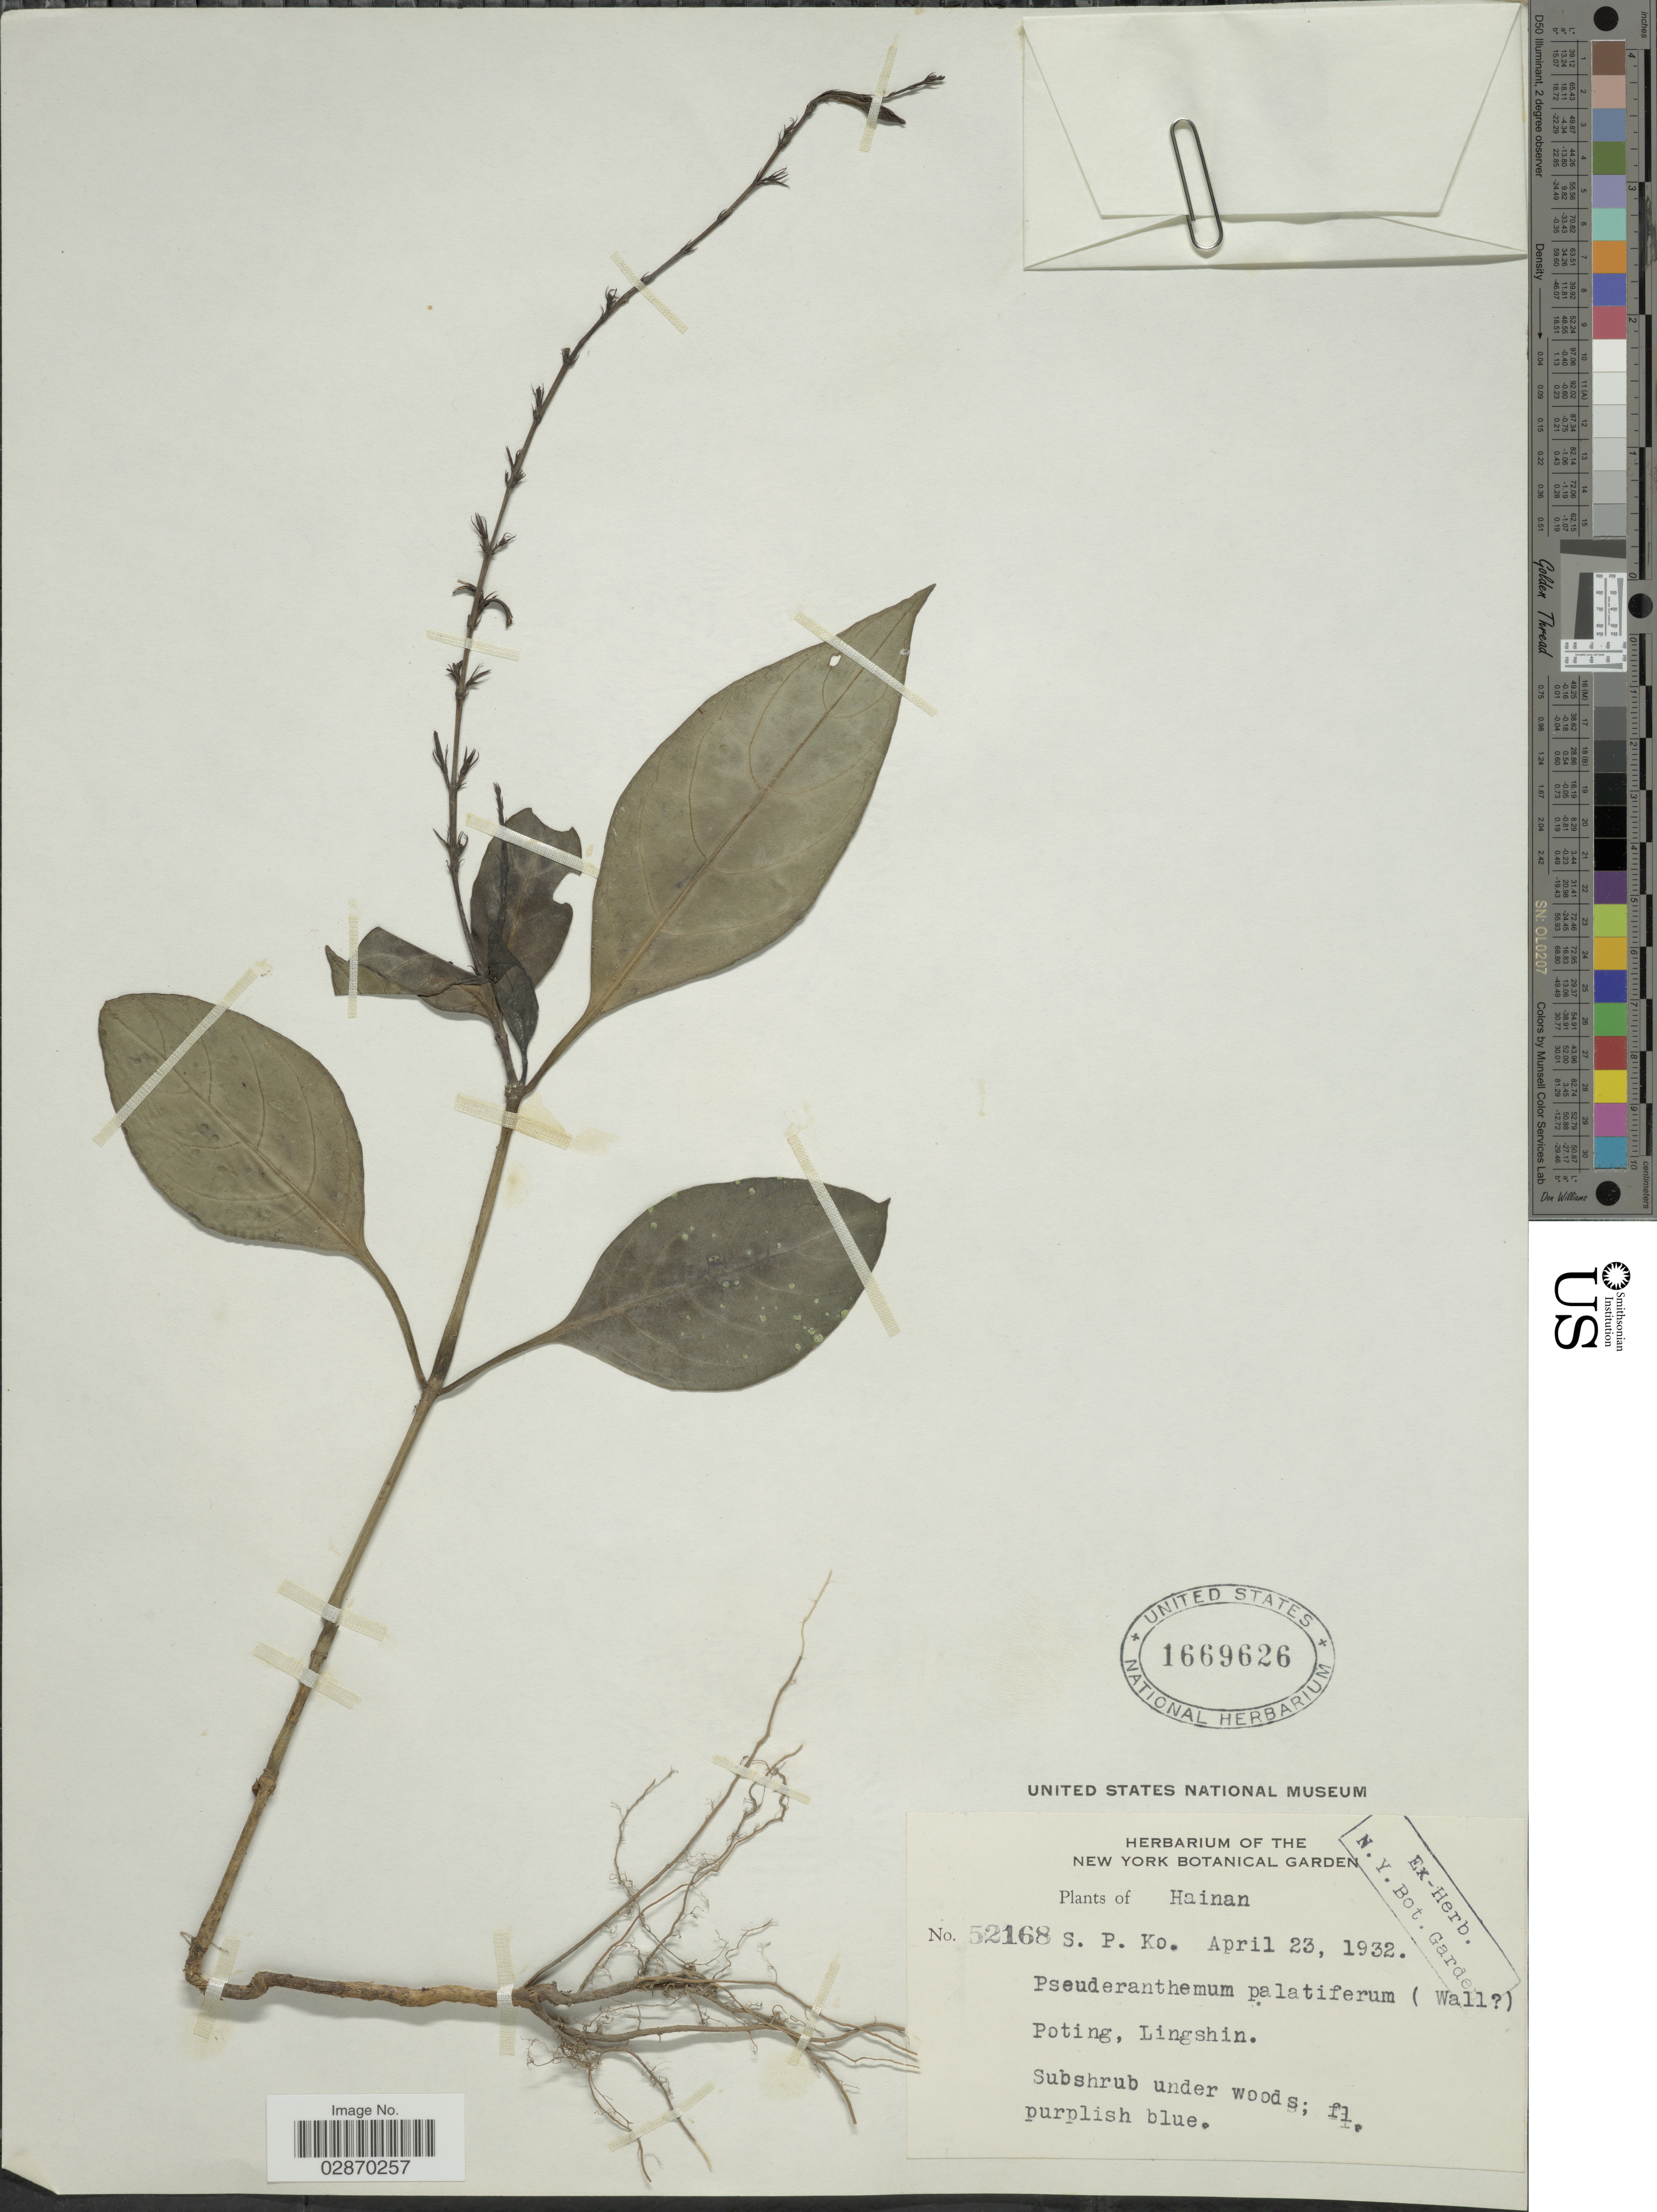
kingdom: Plantae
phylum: Tracheophyta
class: Magnoliopsida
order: Lamiales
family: Acanthaceae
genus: Pseuderanthemum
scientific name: Pseuderanthemum palatiferum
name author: (Wall.) Radlk.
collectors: S. P. Ko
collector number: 52168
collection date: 1932-04-23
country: China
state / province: Hainan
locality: Poting, Lingshin.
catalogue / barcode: US 1669626